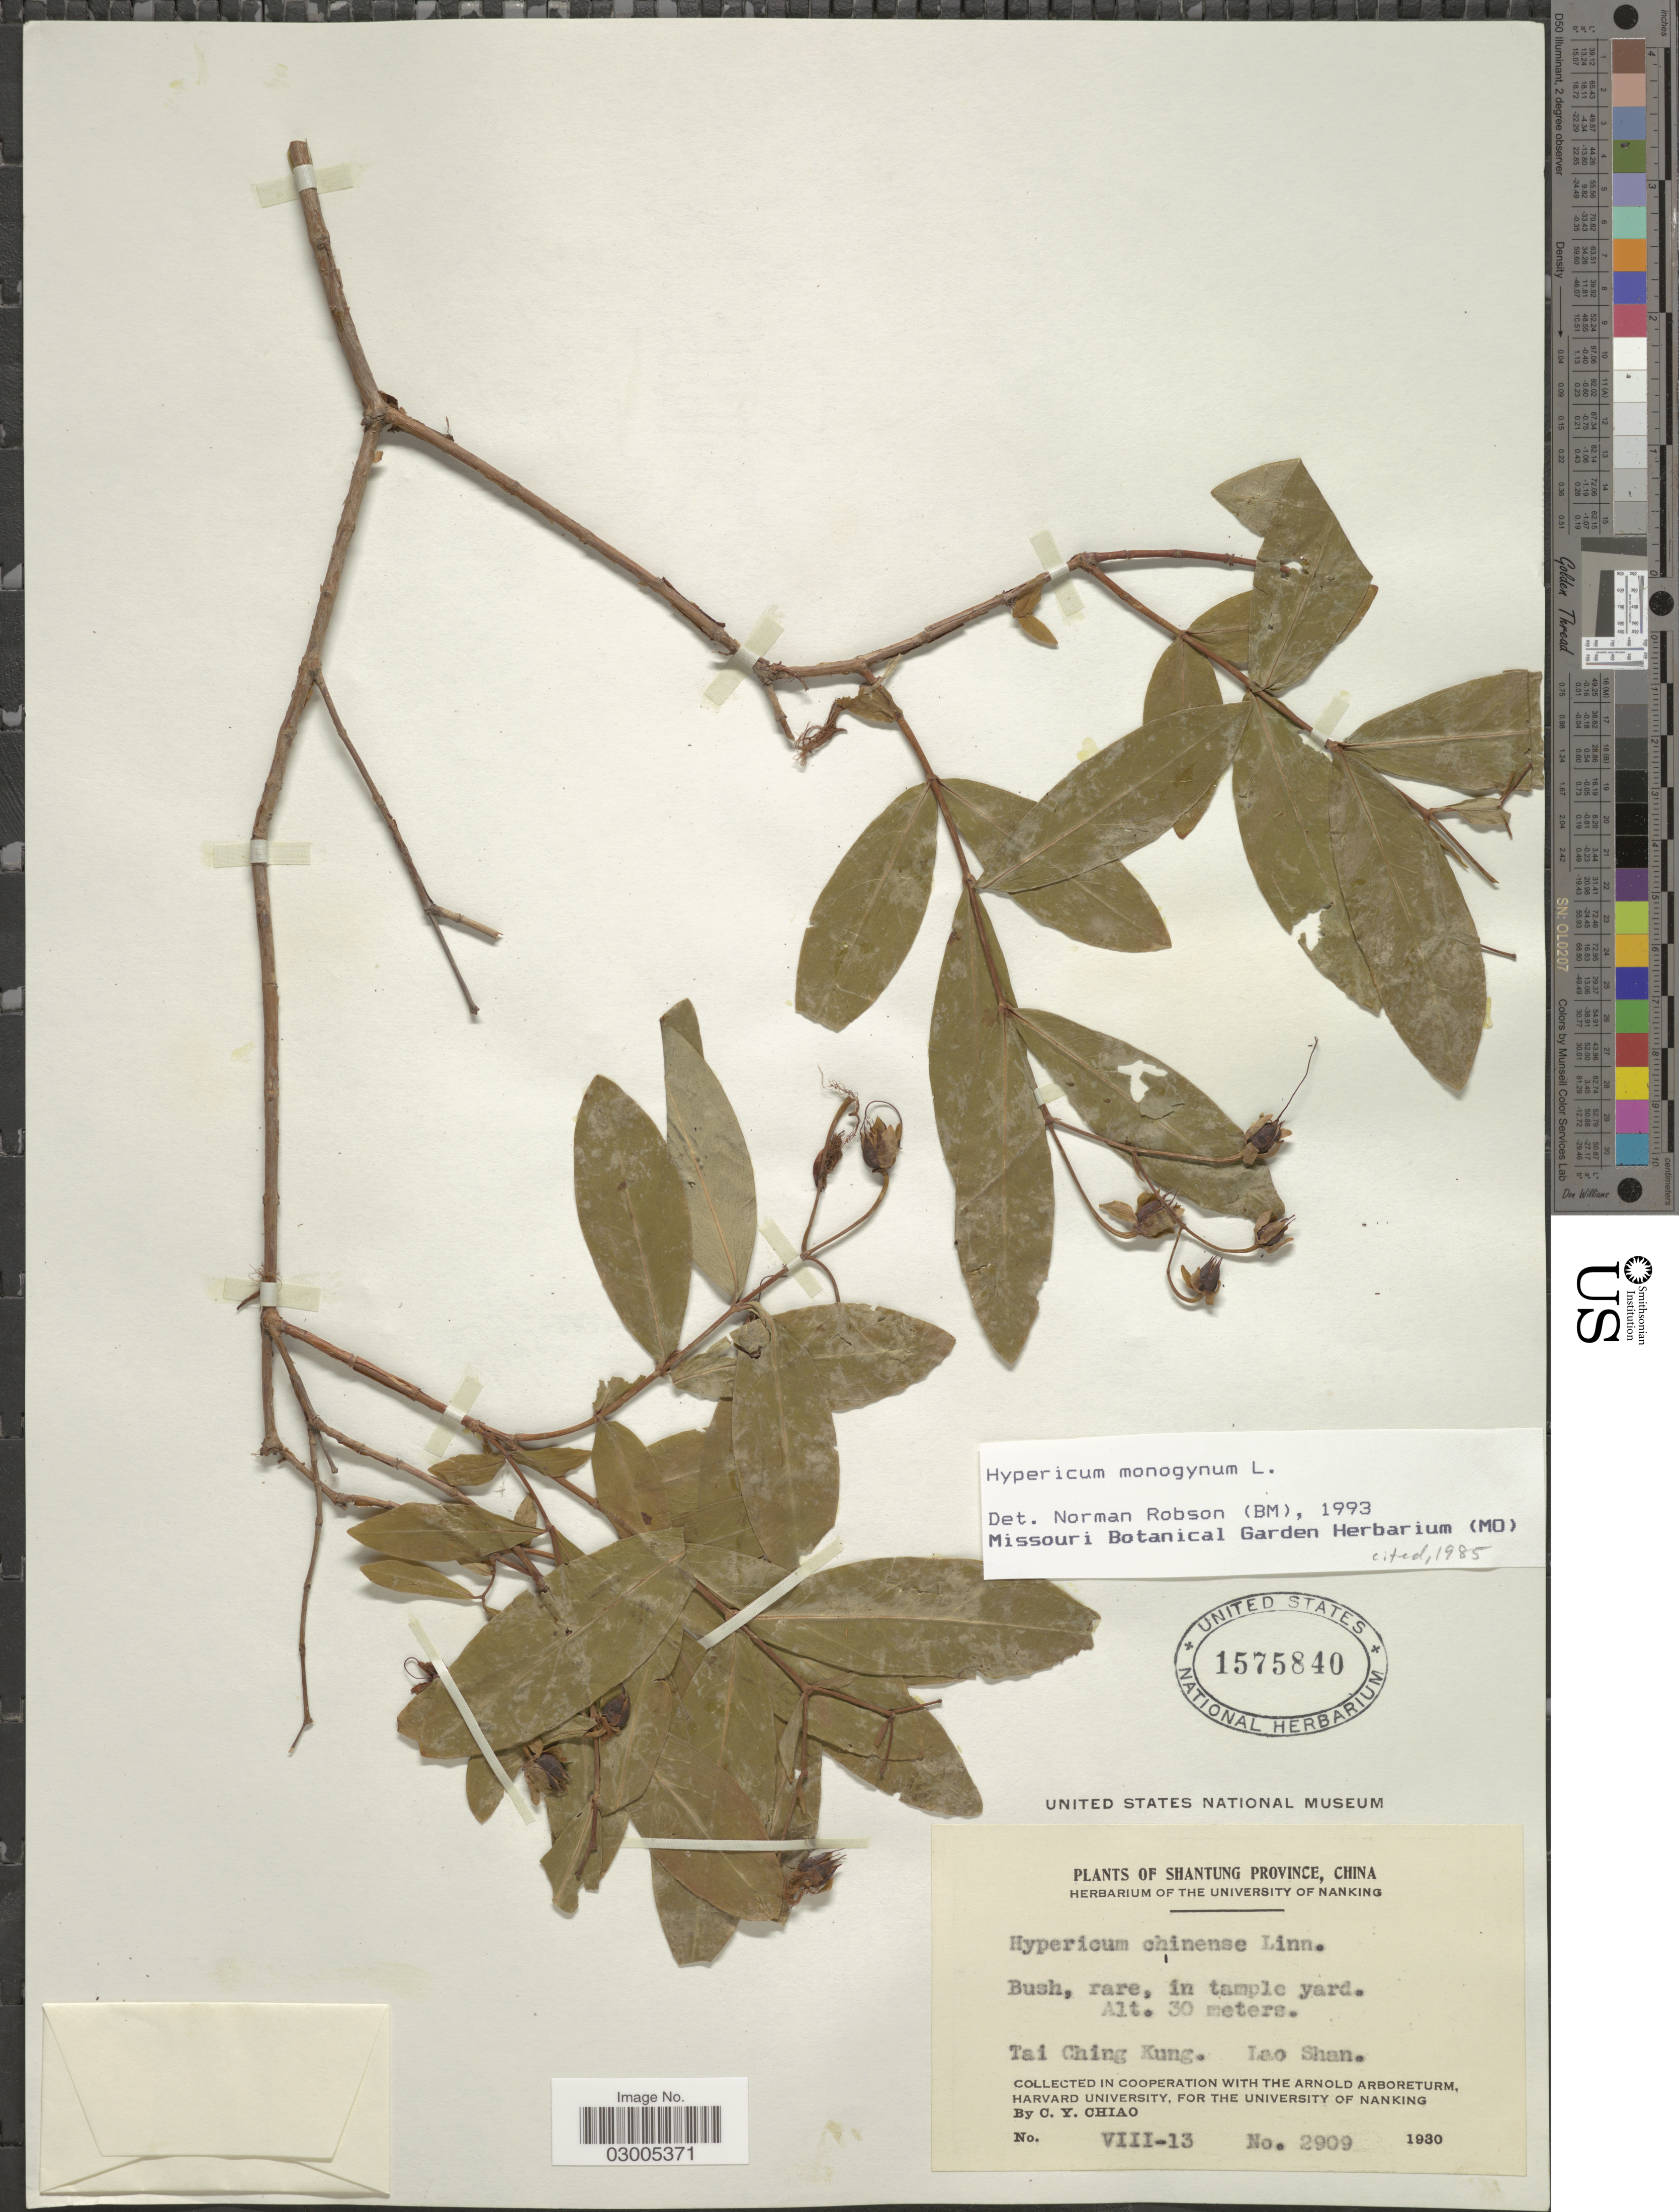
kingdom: Plantae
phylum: Tracheophyta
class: Magnoliopsida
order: Malpighiales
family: Hypericaceae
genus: Hypericum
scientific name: Hypericum monogynum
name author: L.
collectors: C. Y. Chiao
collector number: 2909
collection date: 1930-08-13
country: China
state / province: Shandong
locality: Shantung Province. Tai Ching Kung. Lao Shan.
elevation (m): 30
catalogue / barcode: US 1575840